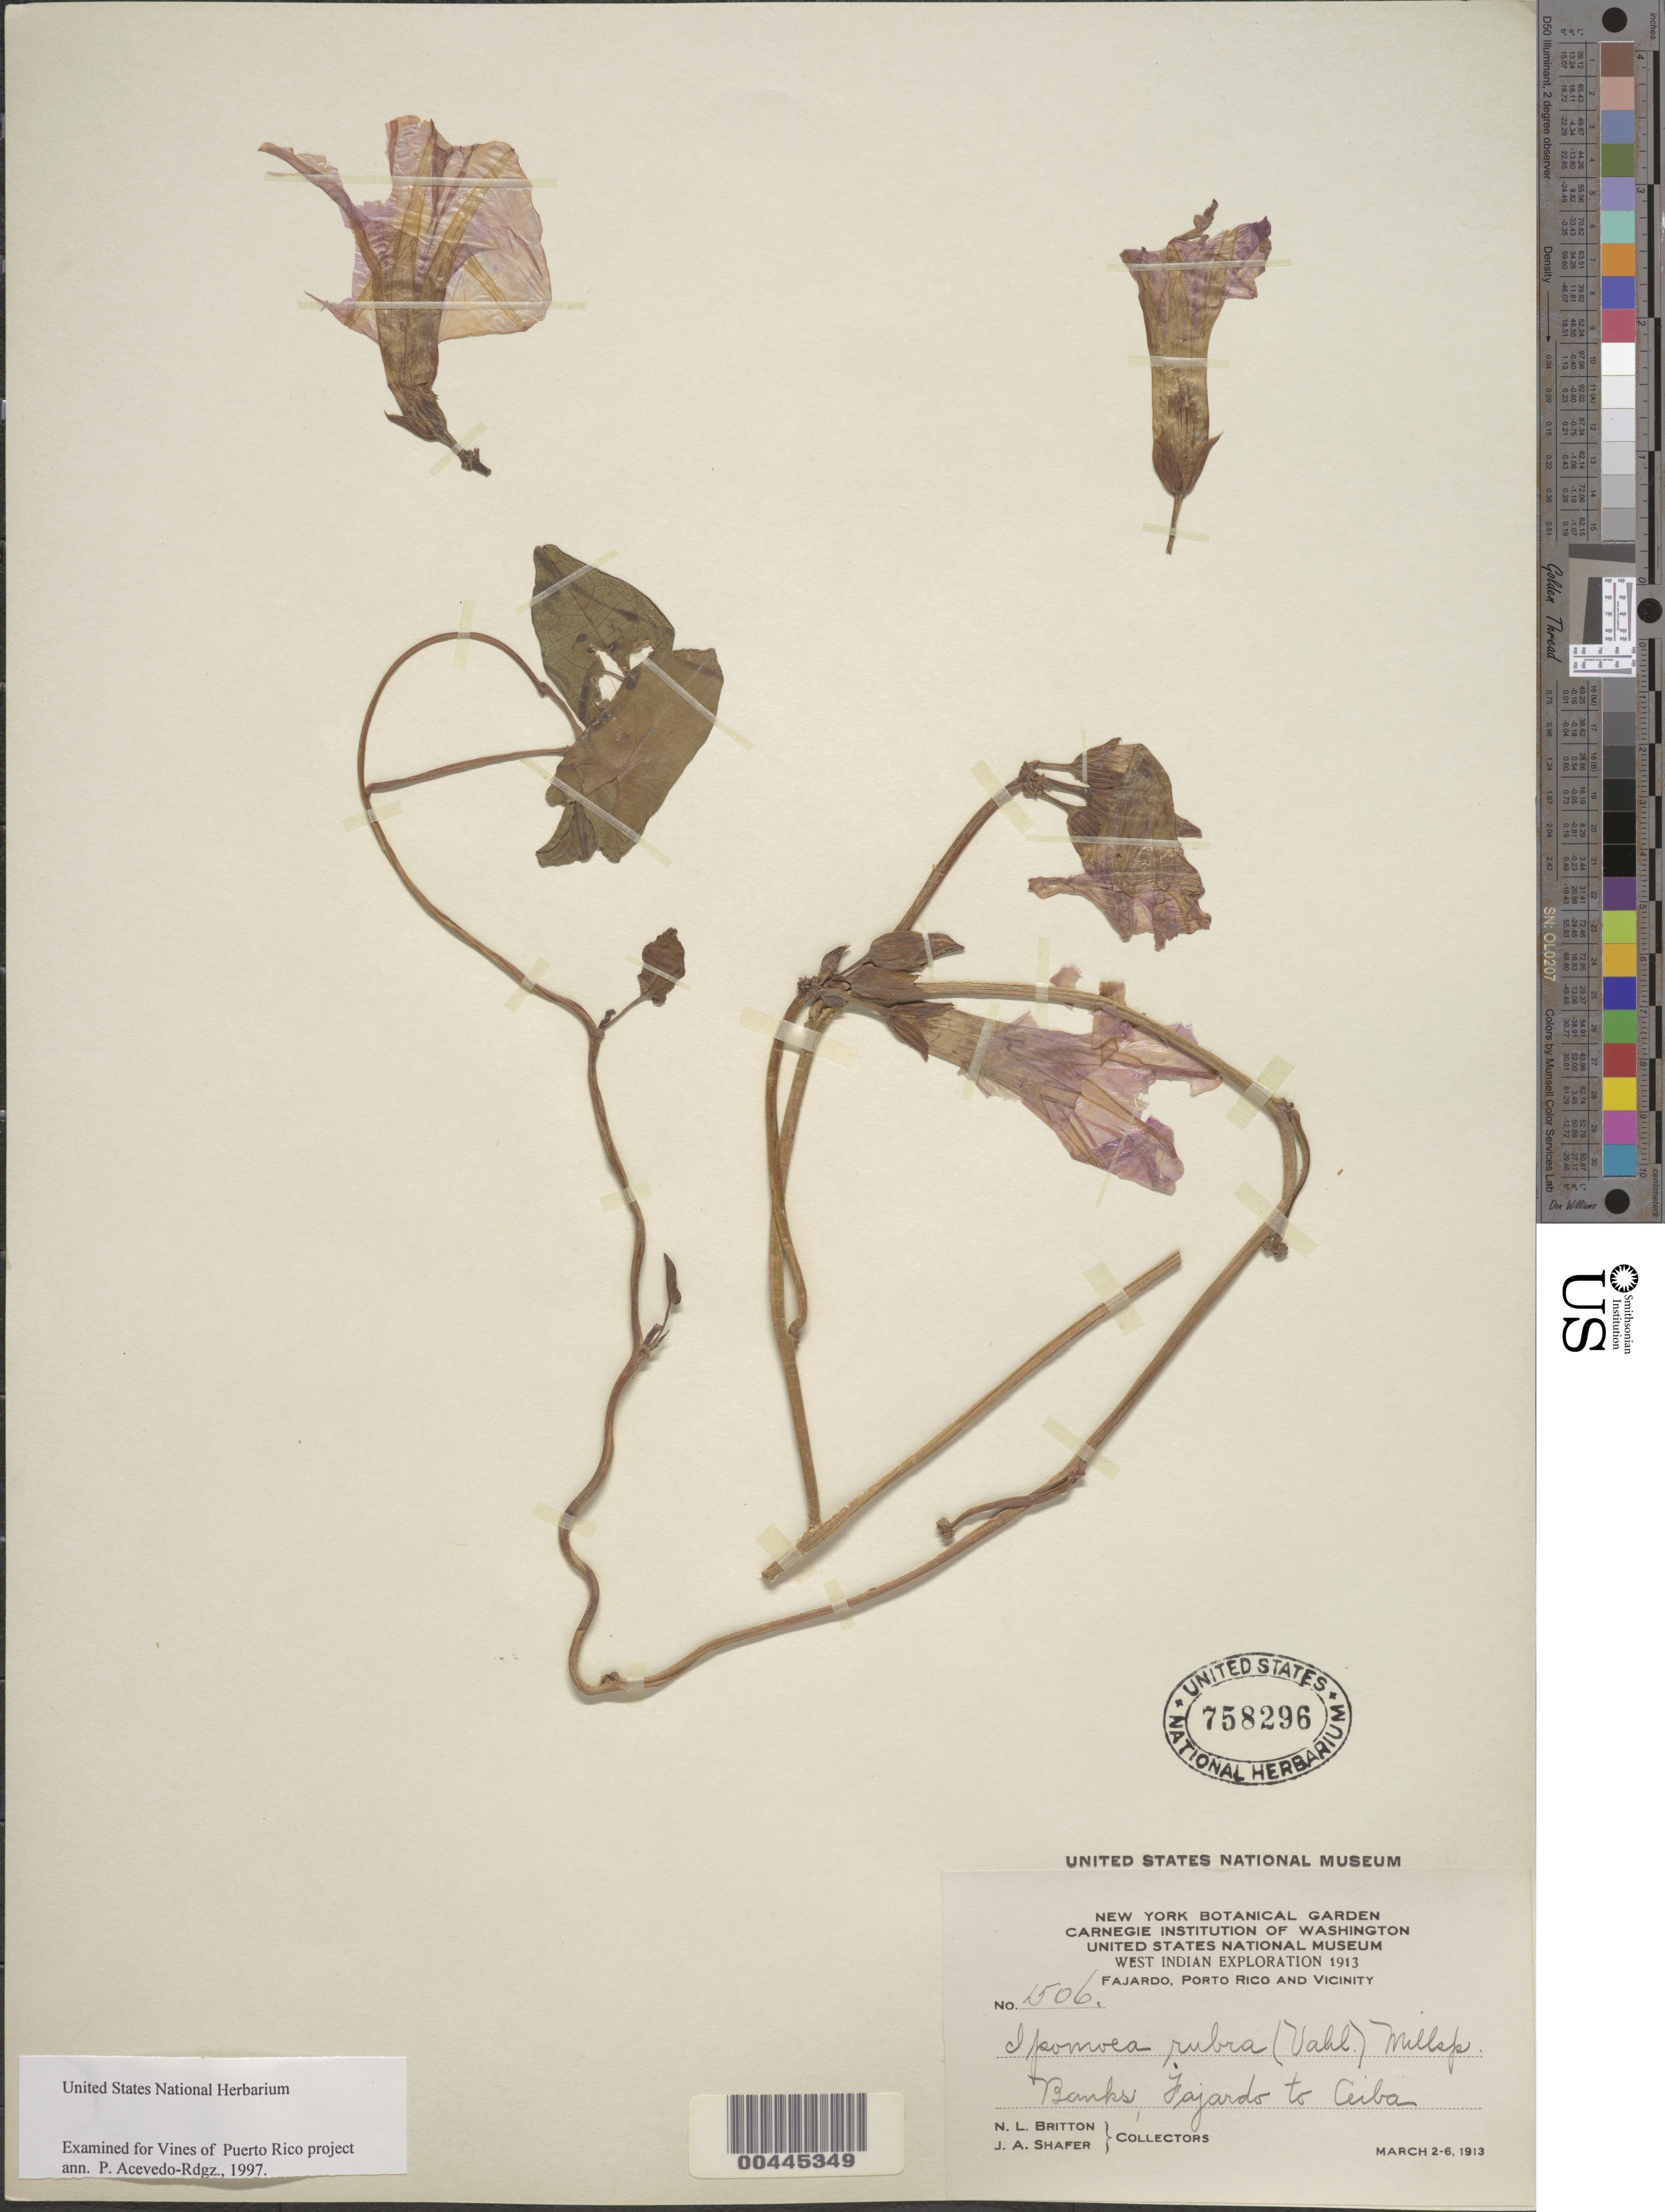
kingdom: Plantae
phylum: Tracheophyta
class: Magnoliopsida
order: Solanales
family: Convolvulaceae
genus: Ipomoea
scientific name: Ipomoea setifera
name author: Poir.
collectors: N. Britton & J. A. Shafer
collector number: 1506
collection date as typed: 02 Mar 1913 to 06 Mar 1913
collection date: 1913-03-02/1913-03-06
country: Puerto Rico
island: Greater Antilles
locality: Fajardo to Ceiba. Banks.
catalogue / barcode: US 758296